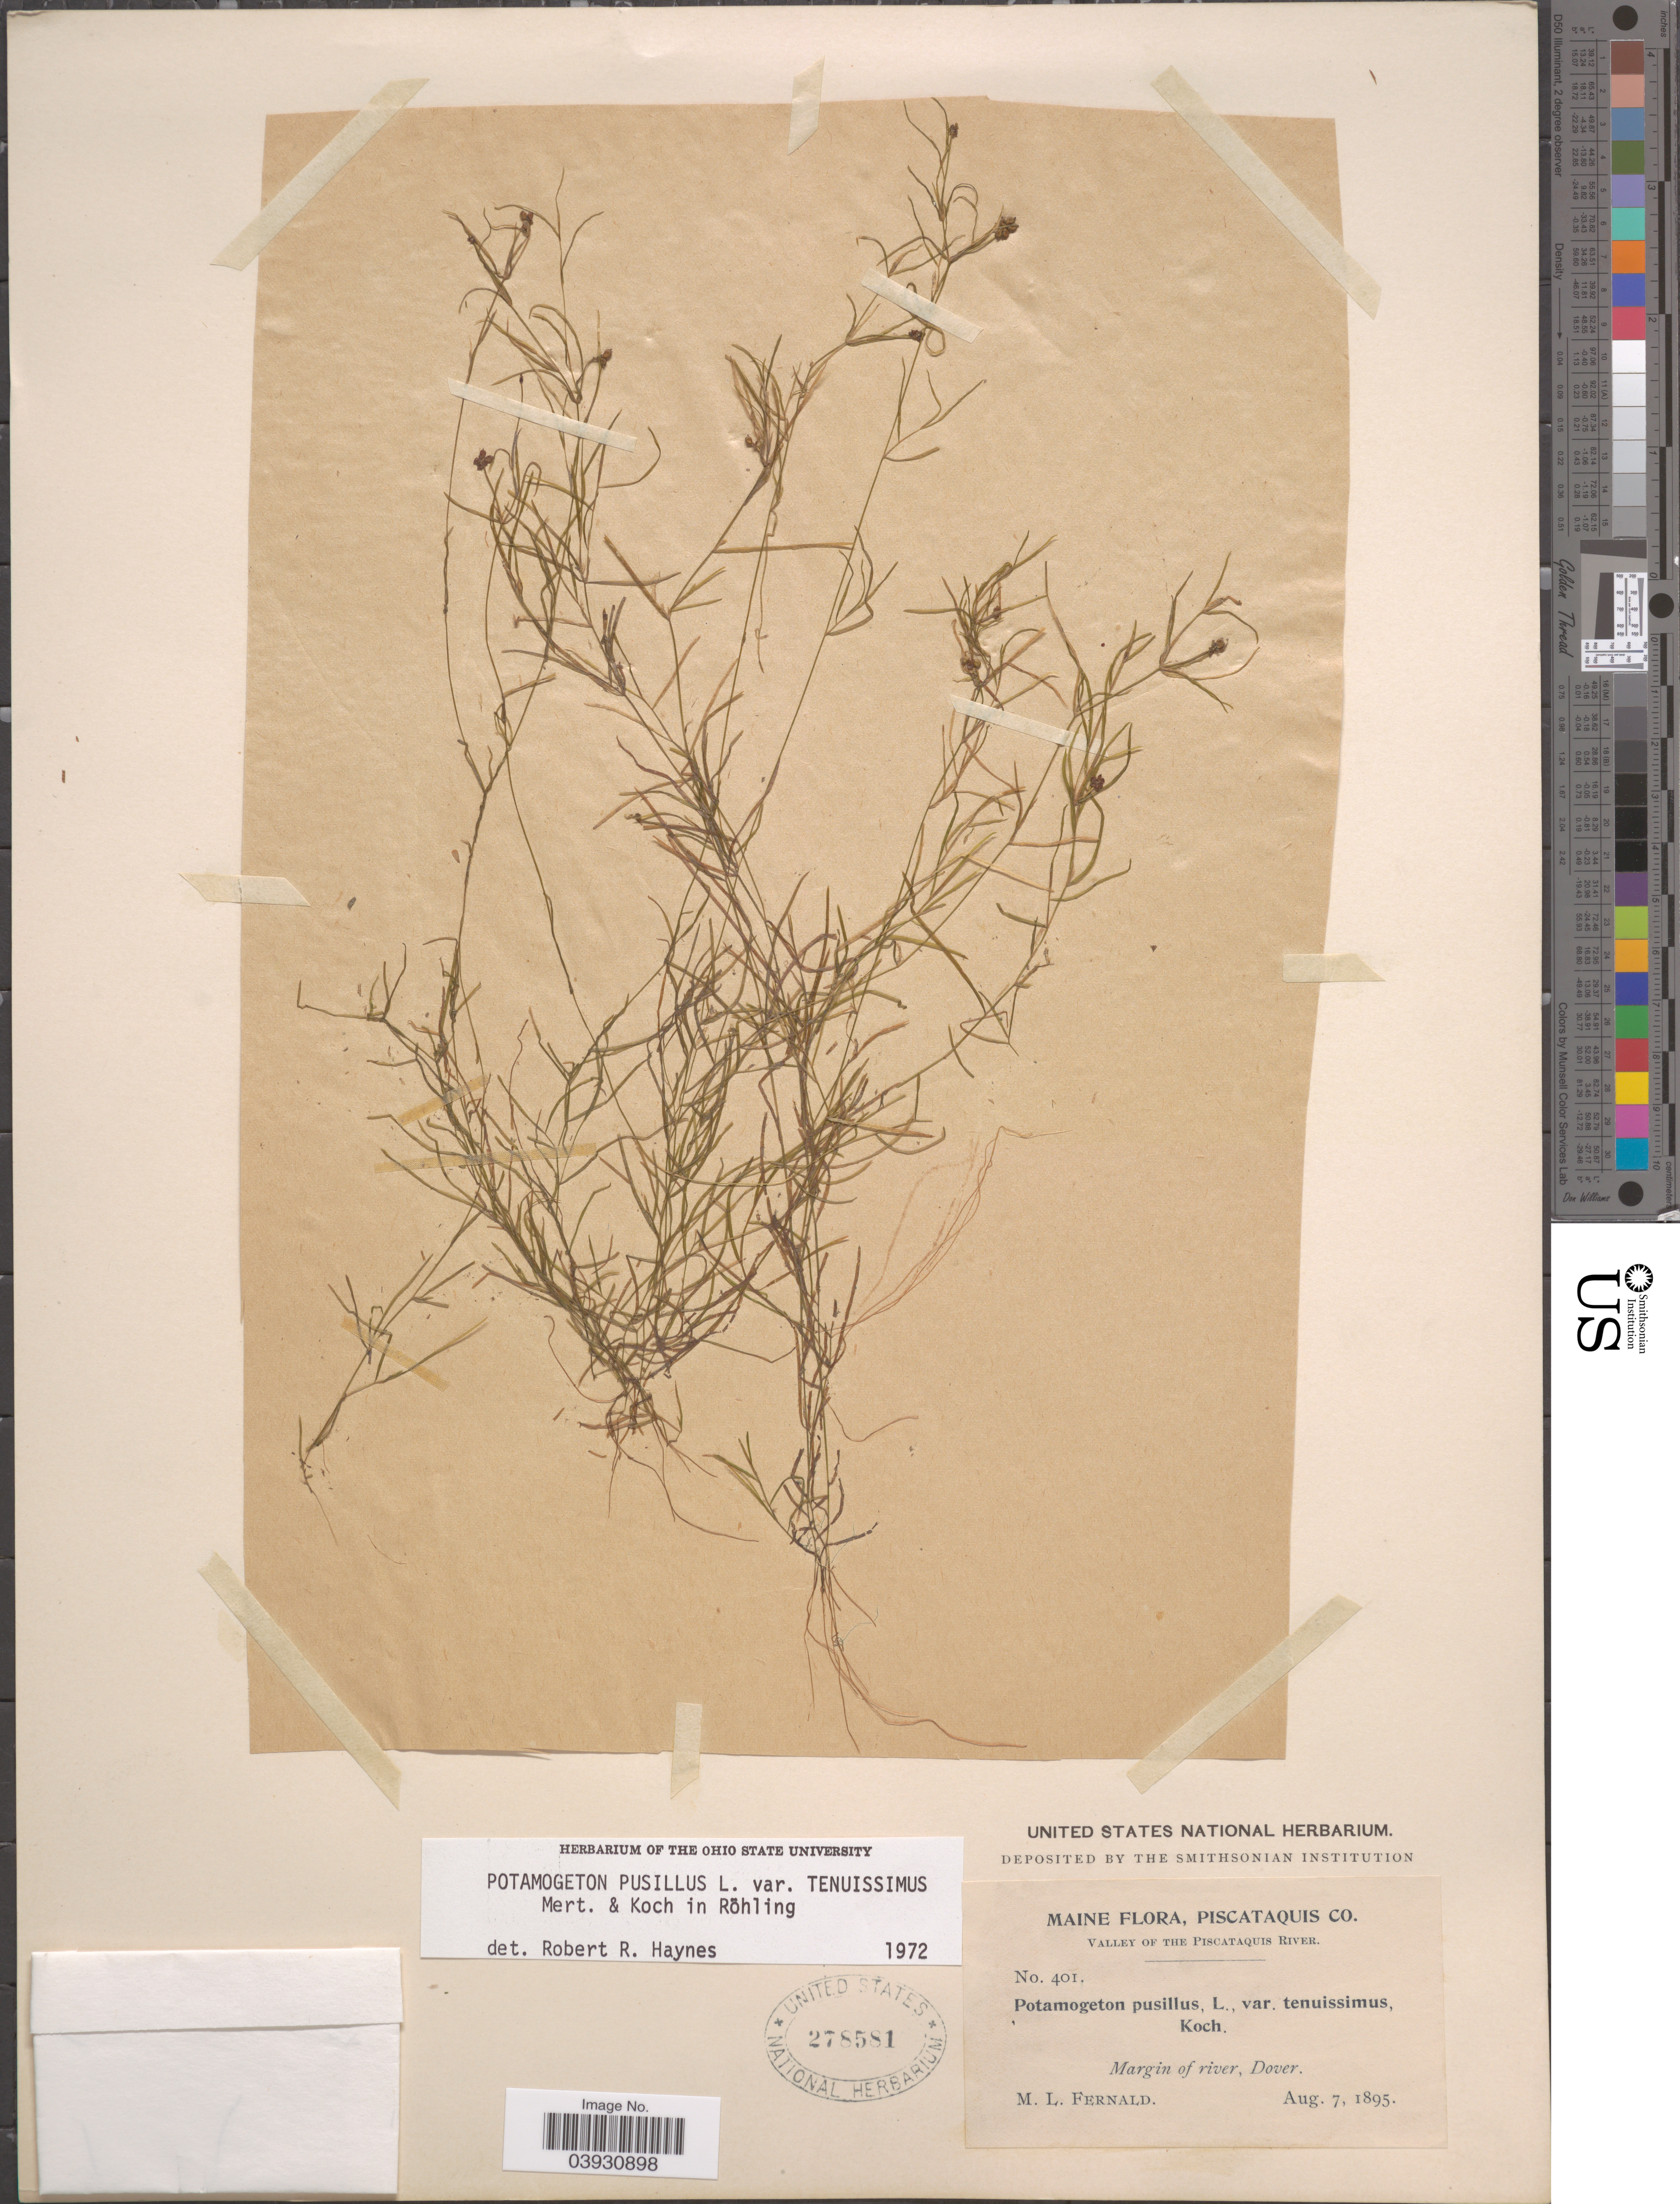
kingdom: Plantae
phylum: Tracheophyta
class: Liliopsida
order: Alismatales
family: Potamogetonaceae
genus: Potamogeton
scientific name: Potamogeton pusillus subsp. tenuissimus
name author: Mert. & W.D.J. Koch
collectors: M. L. Fernald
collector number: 401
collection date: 1895-08-07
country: United States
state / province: Maine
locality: Valley of the Piscataquis River. Piscataquis Co. Margin of river, Dover.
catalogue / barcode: US 278581